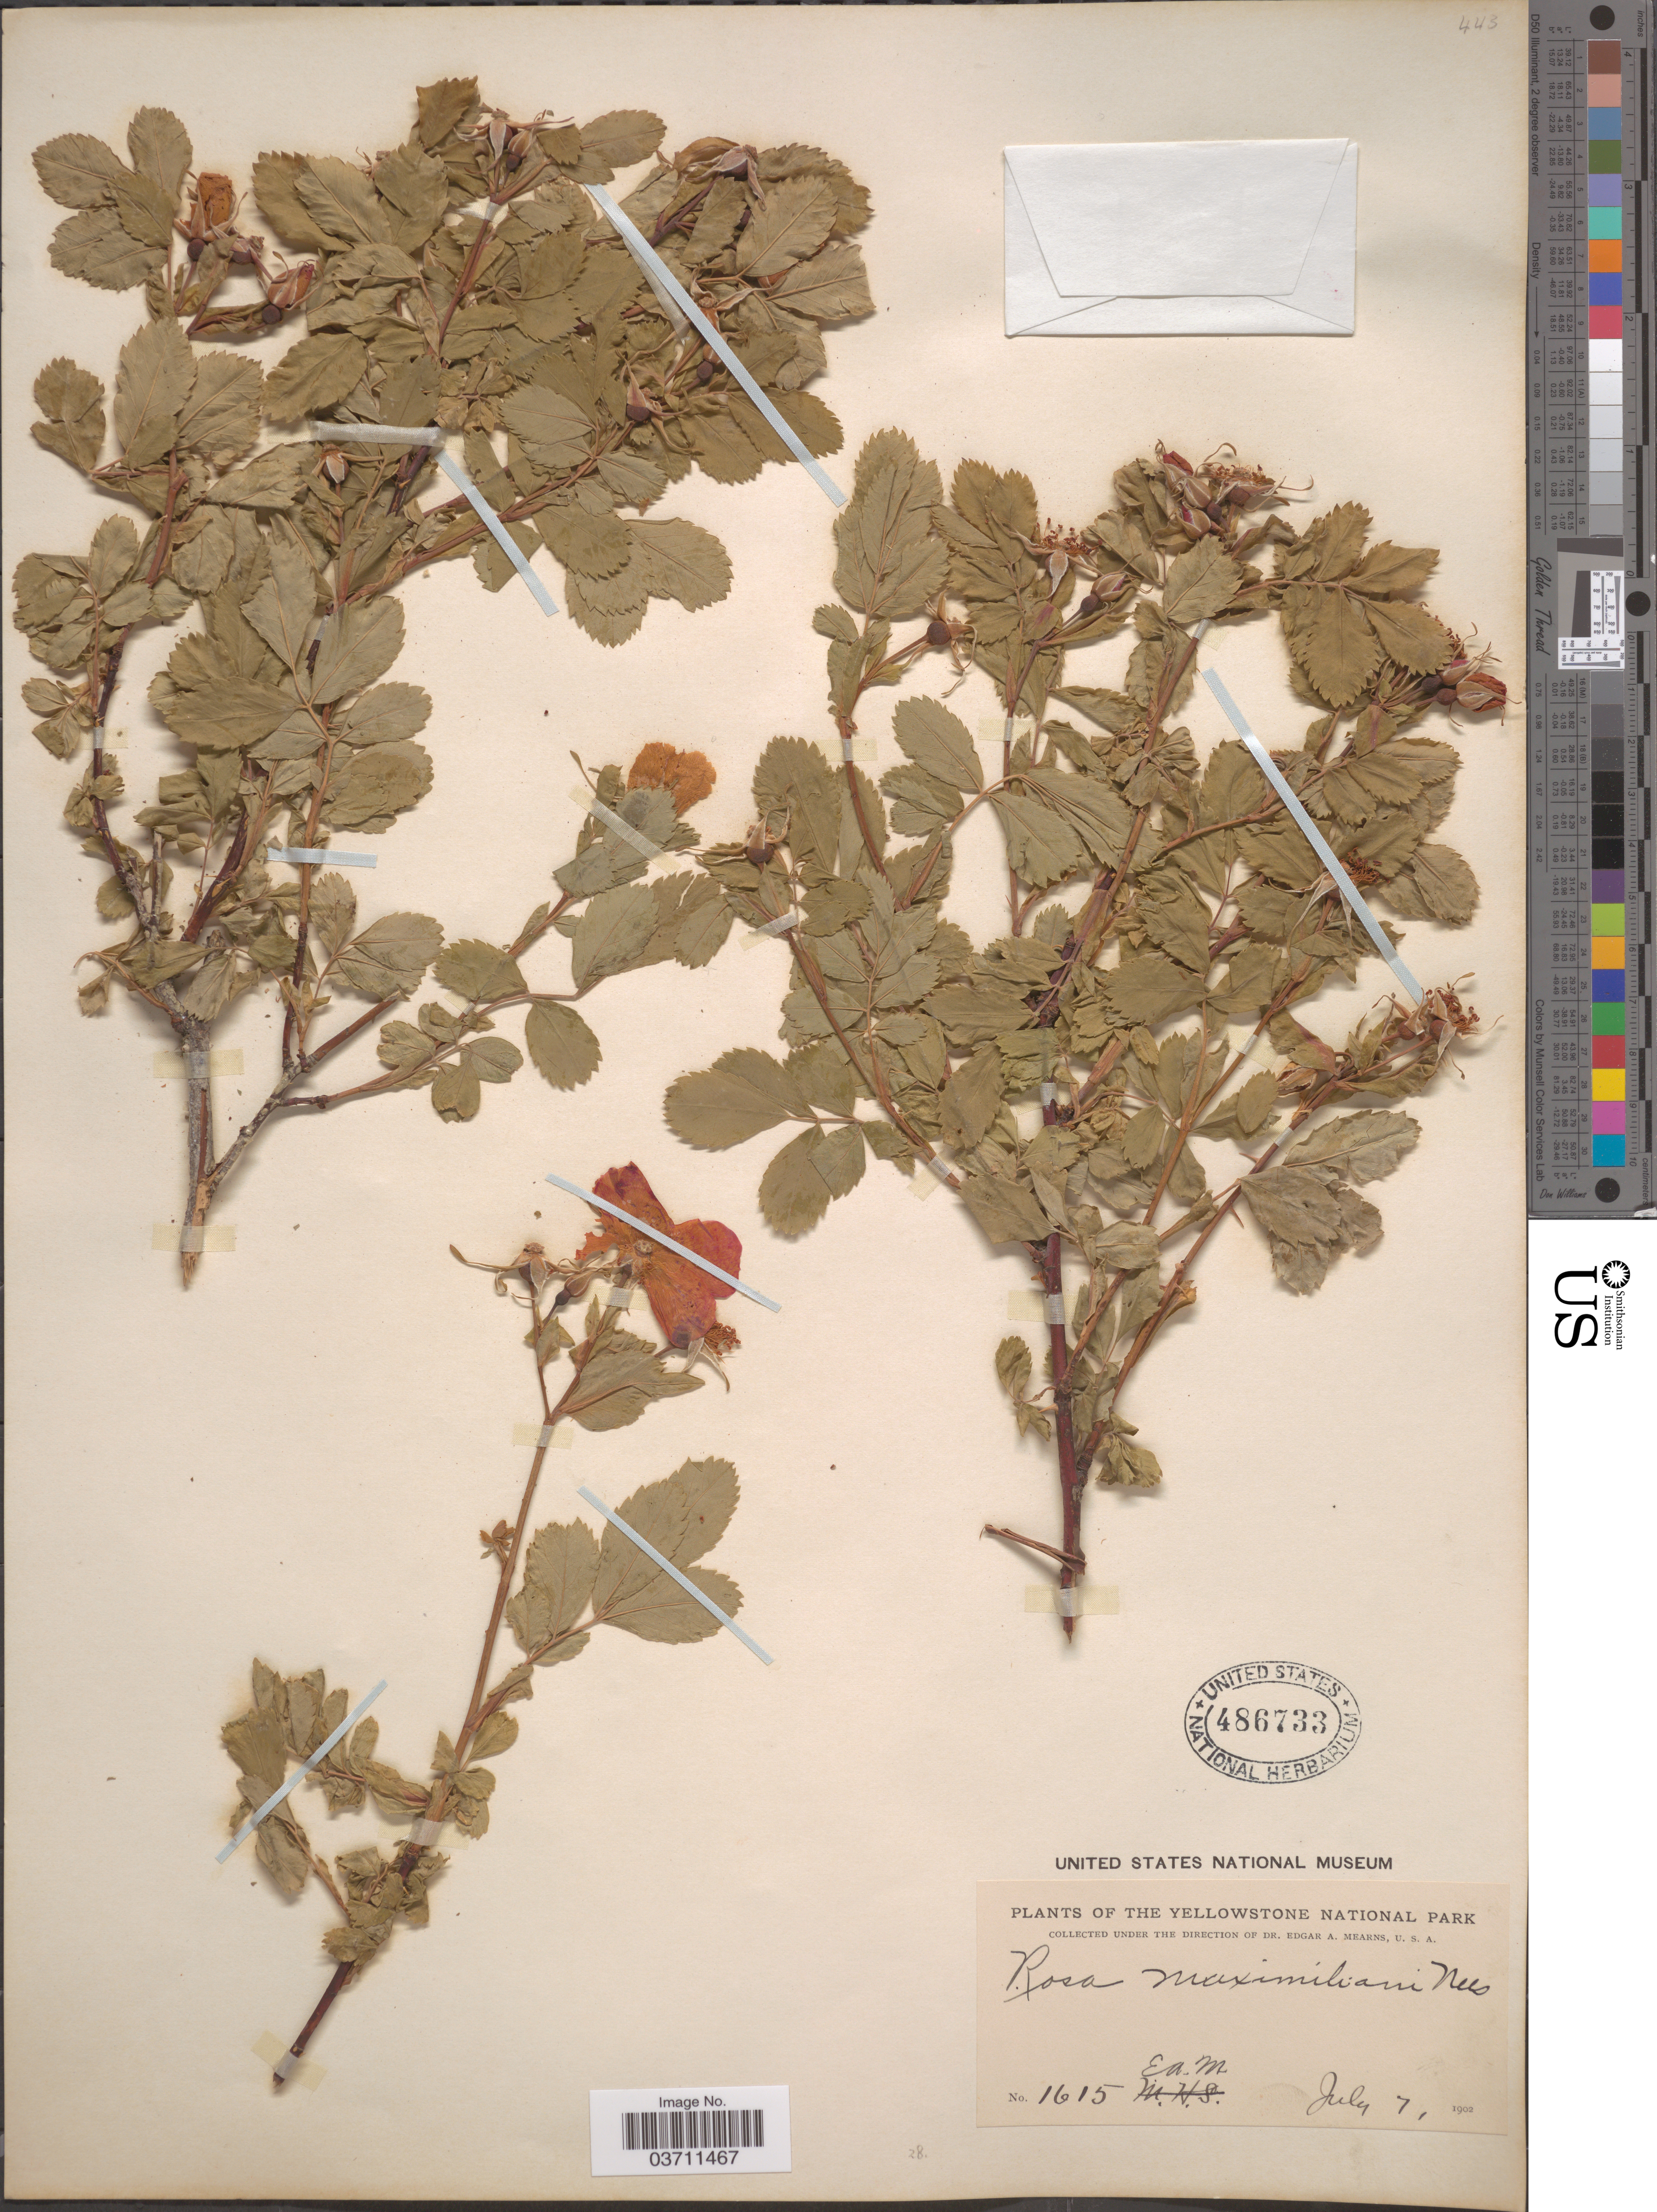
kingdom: Plantae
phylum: Tracheophyta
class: Magnoliopsida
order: Rosales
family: Rosaceae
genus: Rosa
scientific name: Rosa maximiliani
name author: Nees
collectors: E. A. Mearns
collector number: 1615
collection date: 1902-07-07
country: United States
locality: The Yellowstone National Park.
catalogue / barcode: US 486733